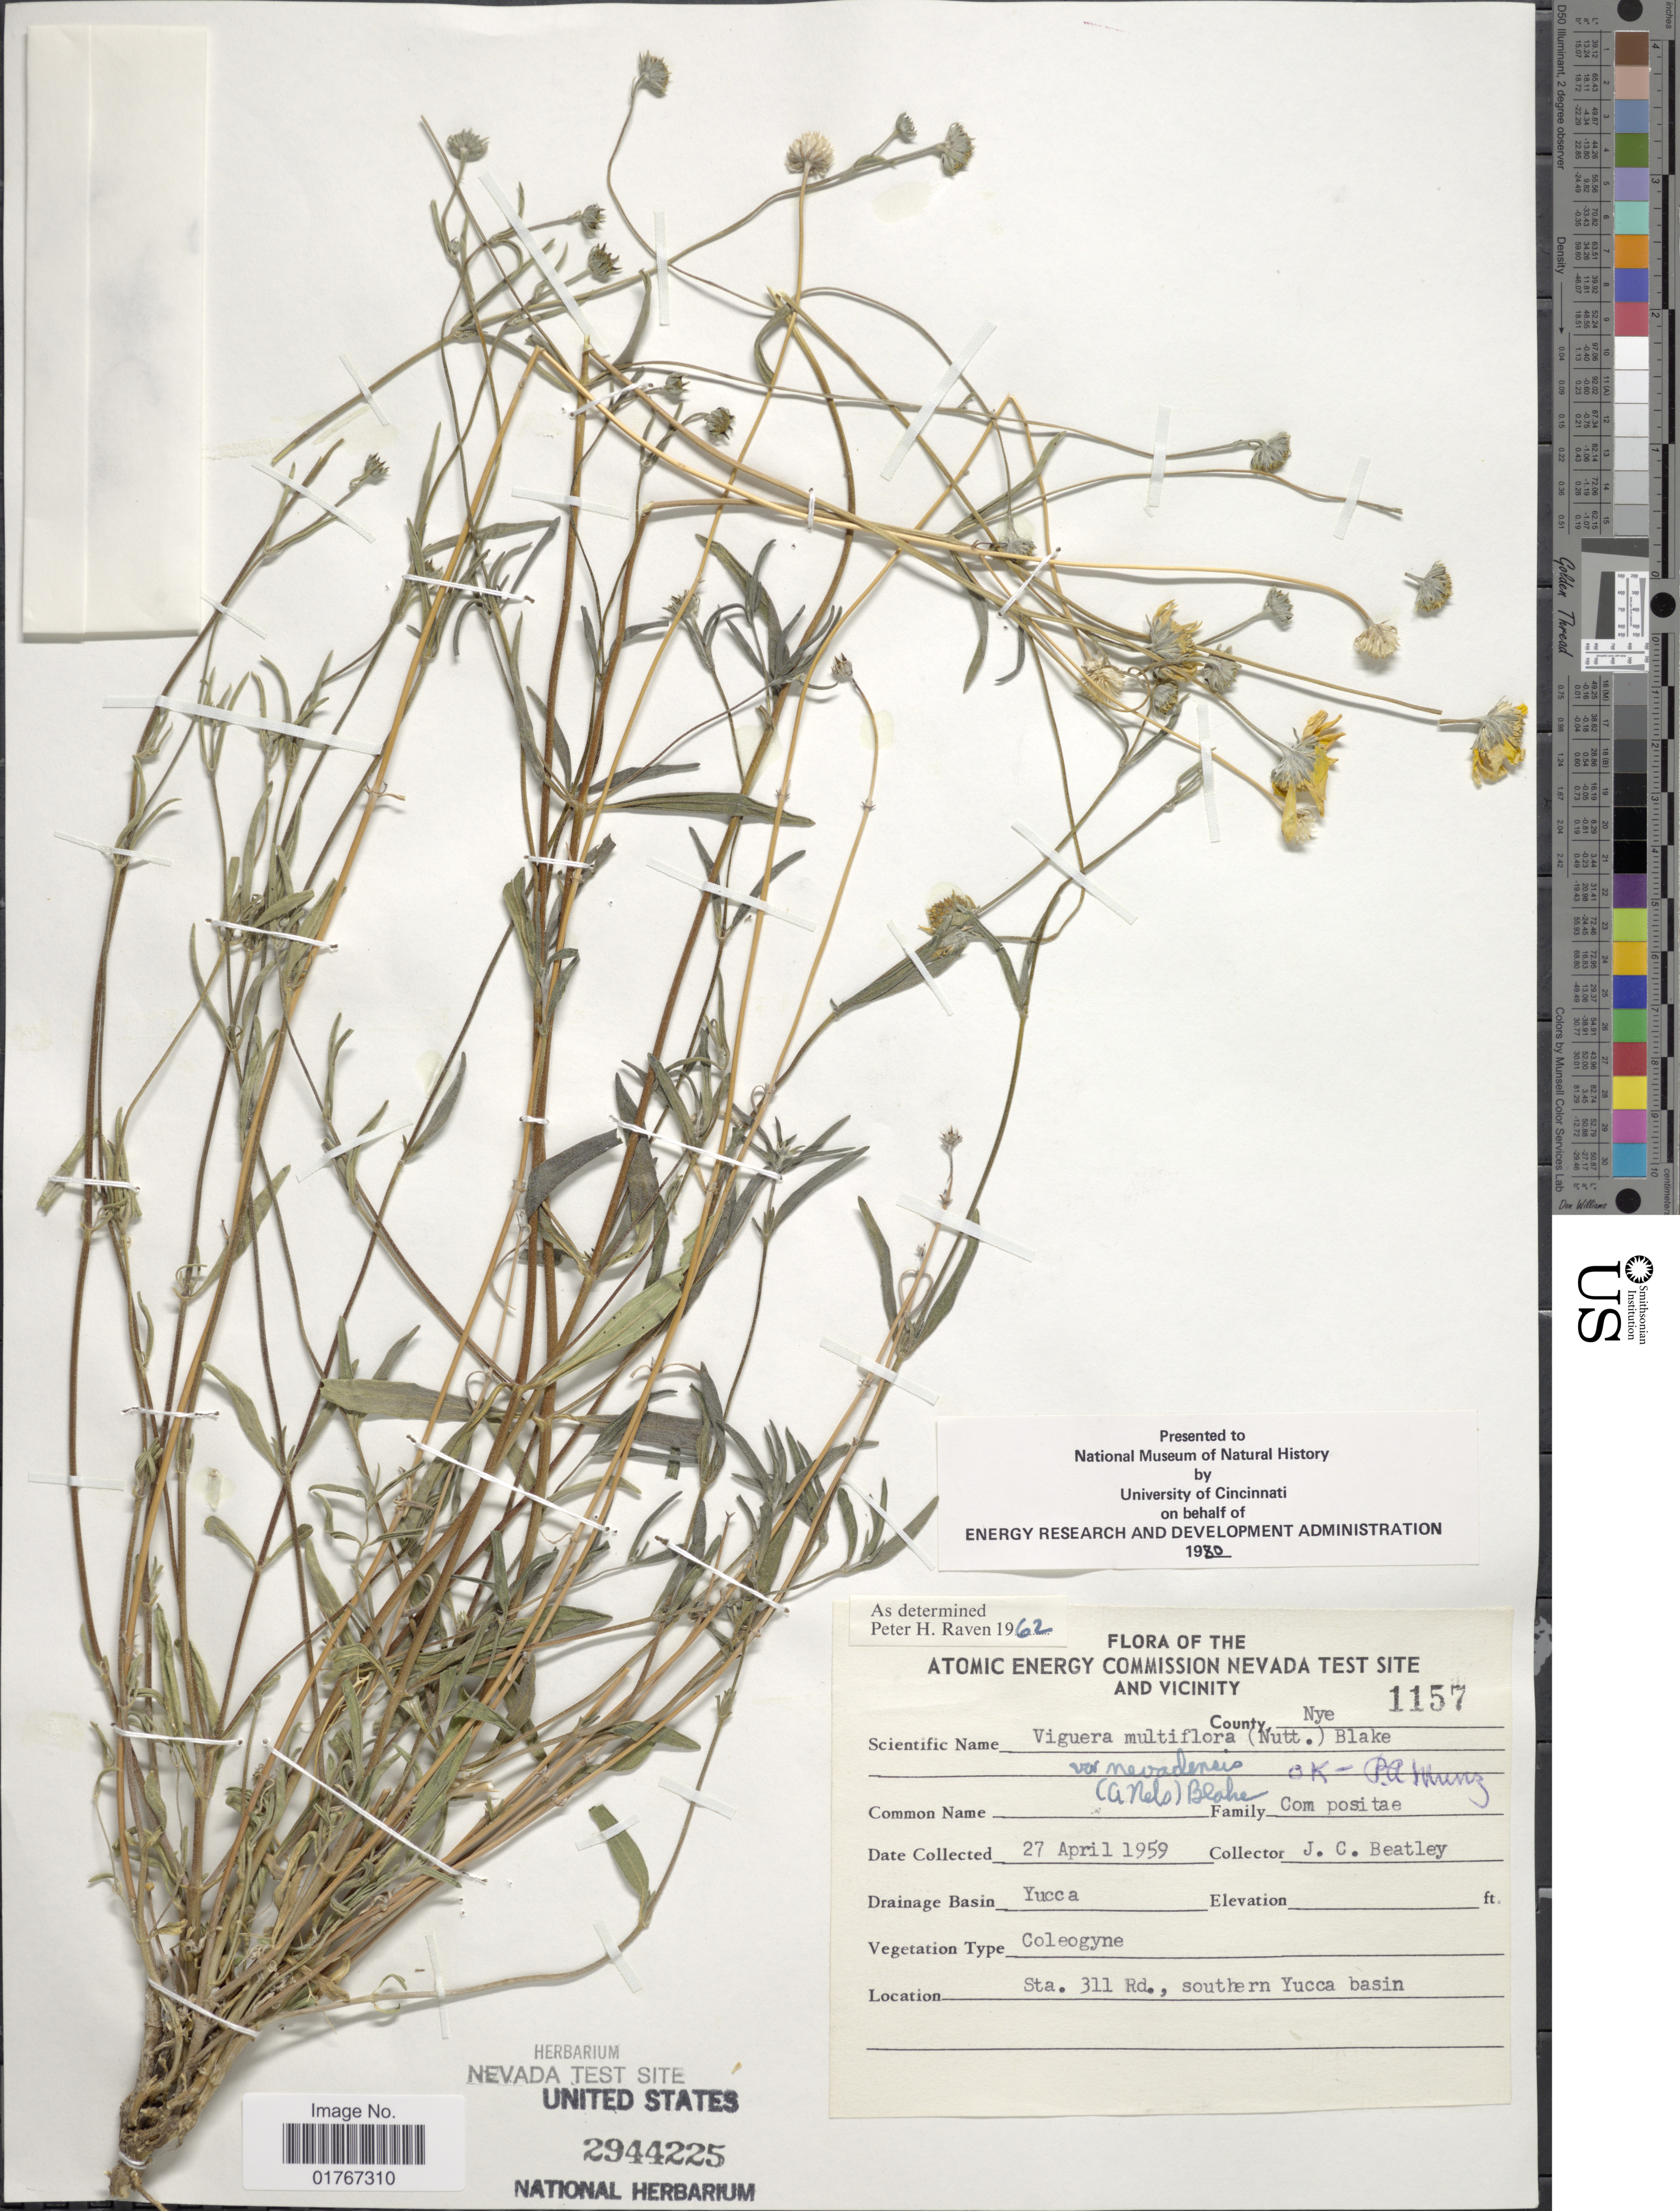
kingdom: Plantae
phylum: Tracheophyta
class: Magnoliopsida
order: Asterales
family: Asteraceae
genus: Heliomeris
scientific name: Heliomeris multiflora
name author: Nutt.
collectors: J. C. Beatley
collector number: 1157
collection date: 1959-04-27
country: United States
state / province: Nevada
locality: Atomic Energy Commission's Nevada Test Site and vicinity, County Nye, Drainage Basin Yucca, Sta. 311 Rd., southern Yucca basin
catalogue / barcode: US 2944225